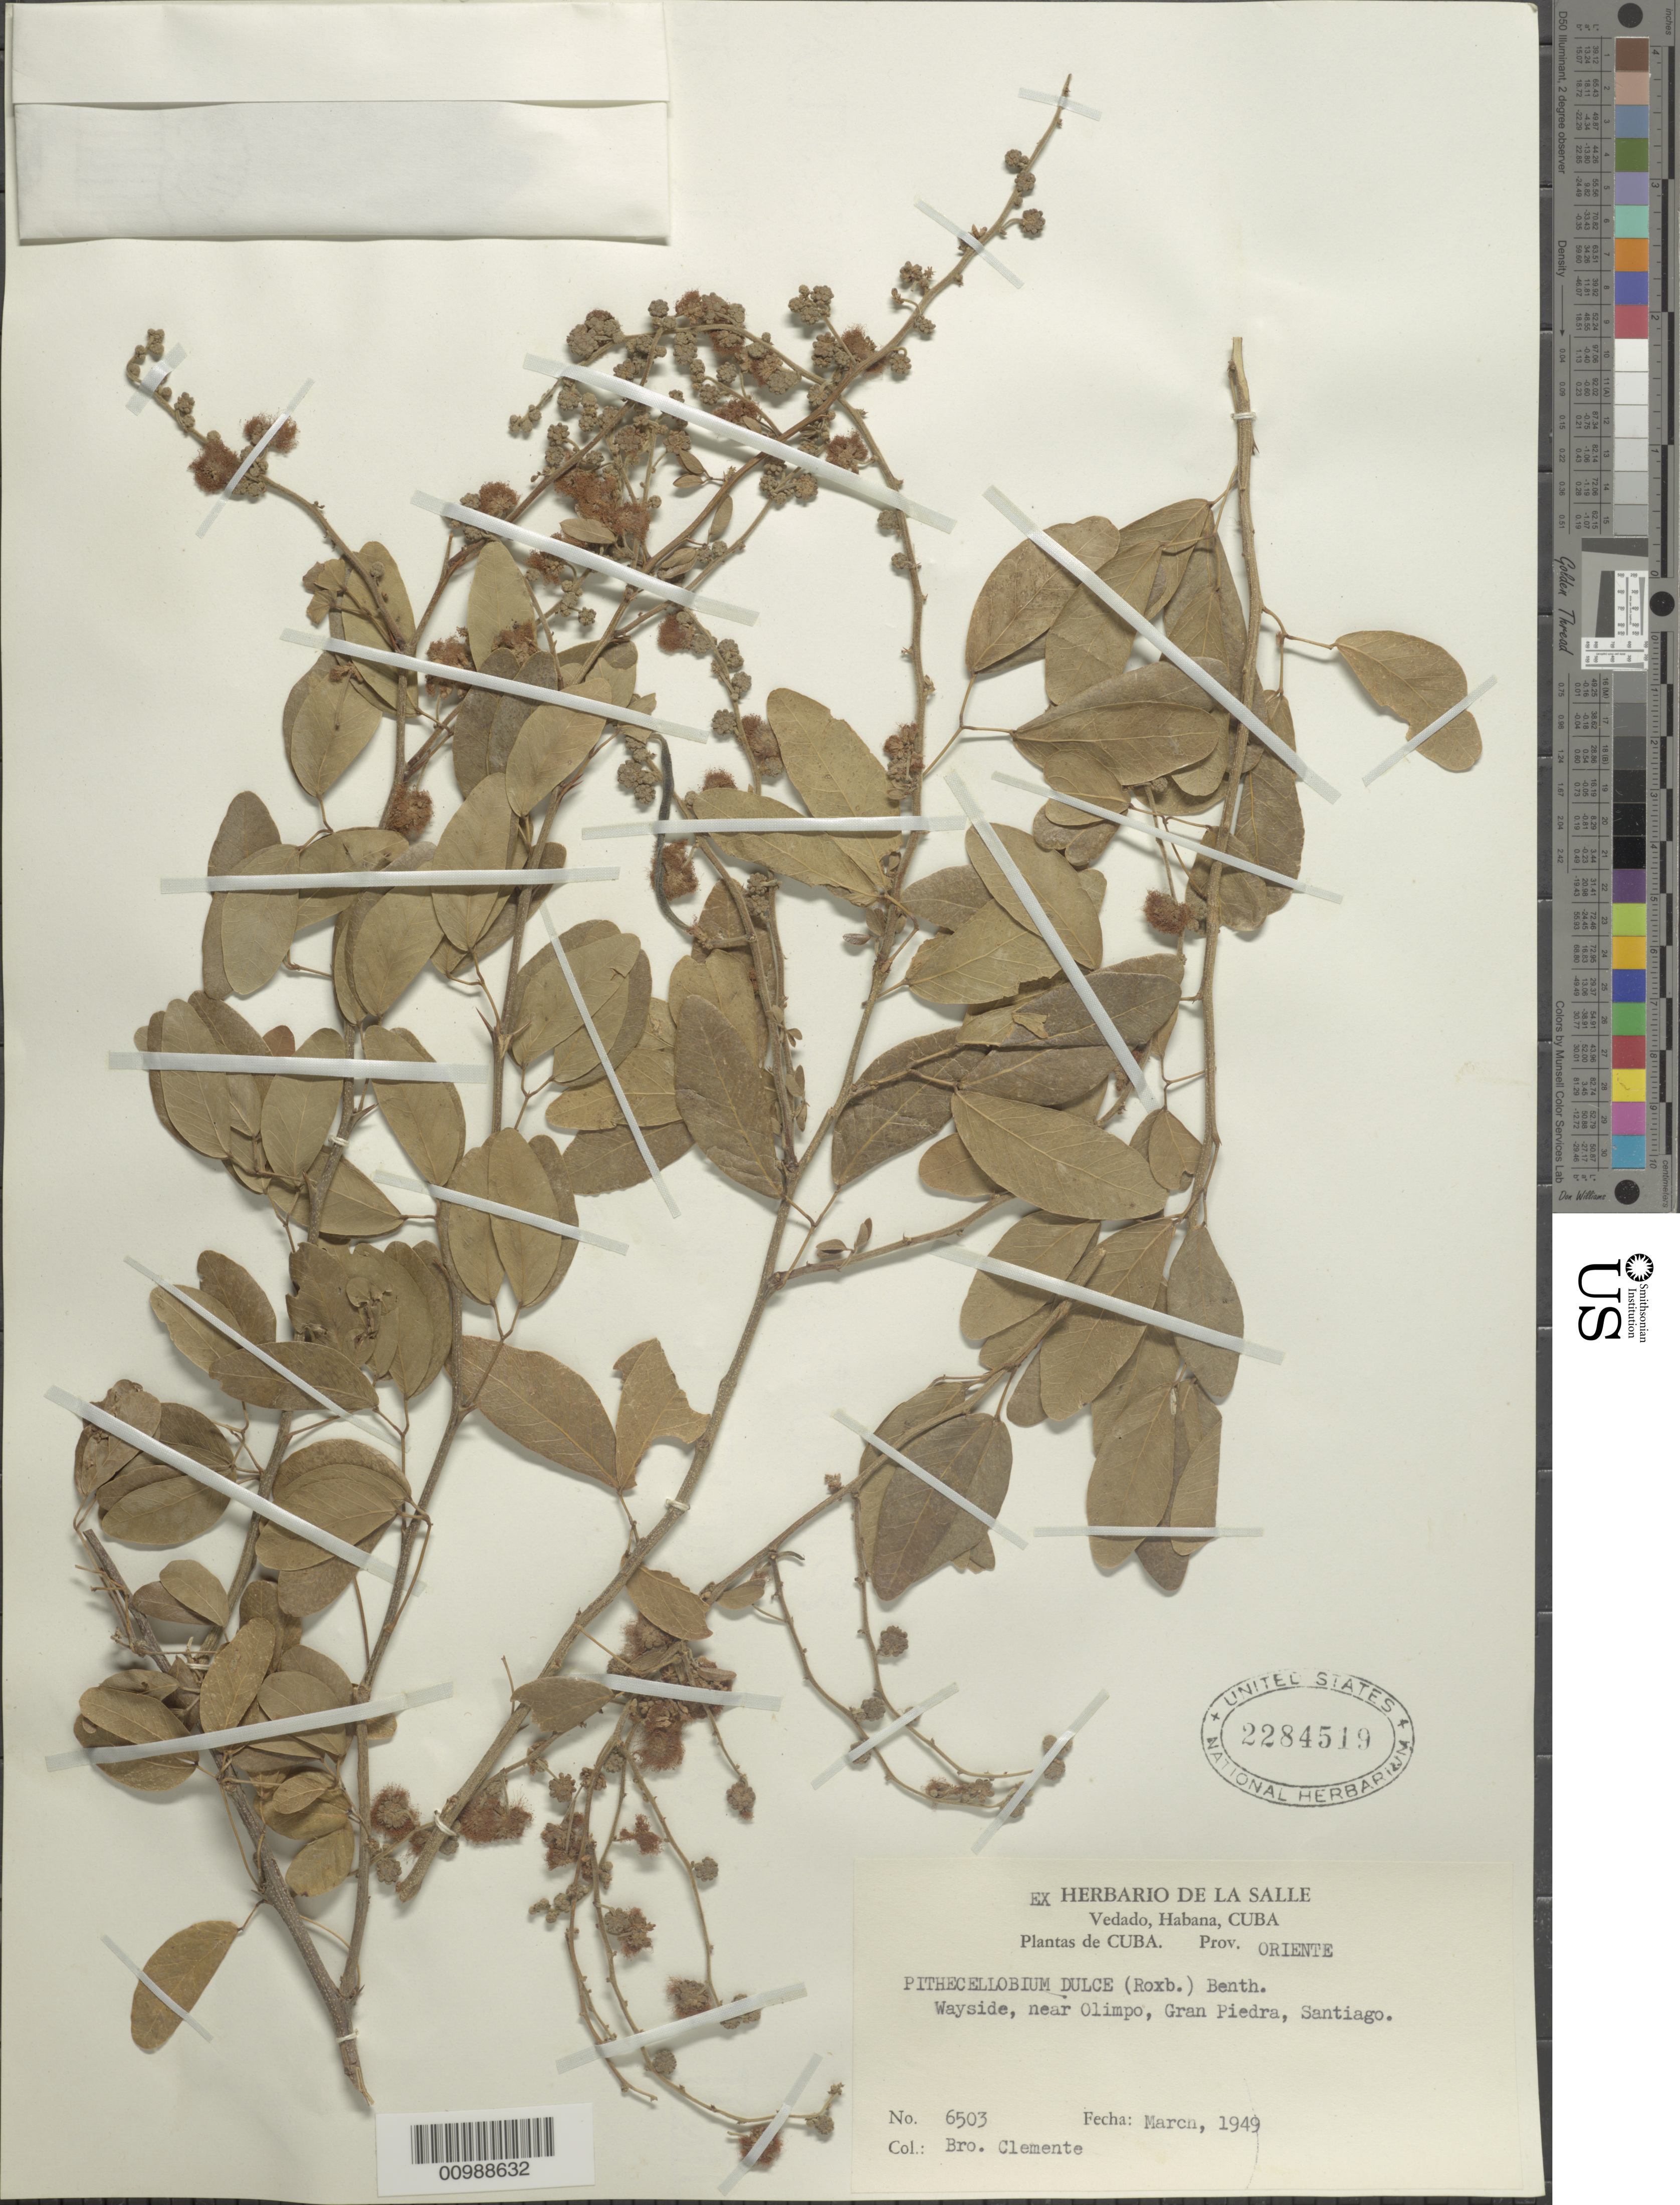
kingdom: Plantae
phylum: Tracheophyta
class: Magnoliopsida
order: Fabales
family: Fabaceae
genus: Pithecellobium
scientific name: Pithecellobium dulce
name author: (Roxb.) Benth.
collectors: Bro. Clemente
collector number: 6503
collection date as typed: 01 Mar 1949 to31 Mar 1949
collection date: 1949-03-01/1949-03-31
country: Cuba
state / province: Santiago de Cuba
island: Cuba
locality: Santiago, Gran Piedra, near Olimpo, Wayside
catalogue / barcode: US 2284519